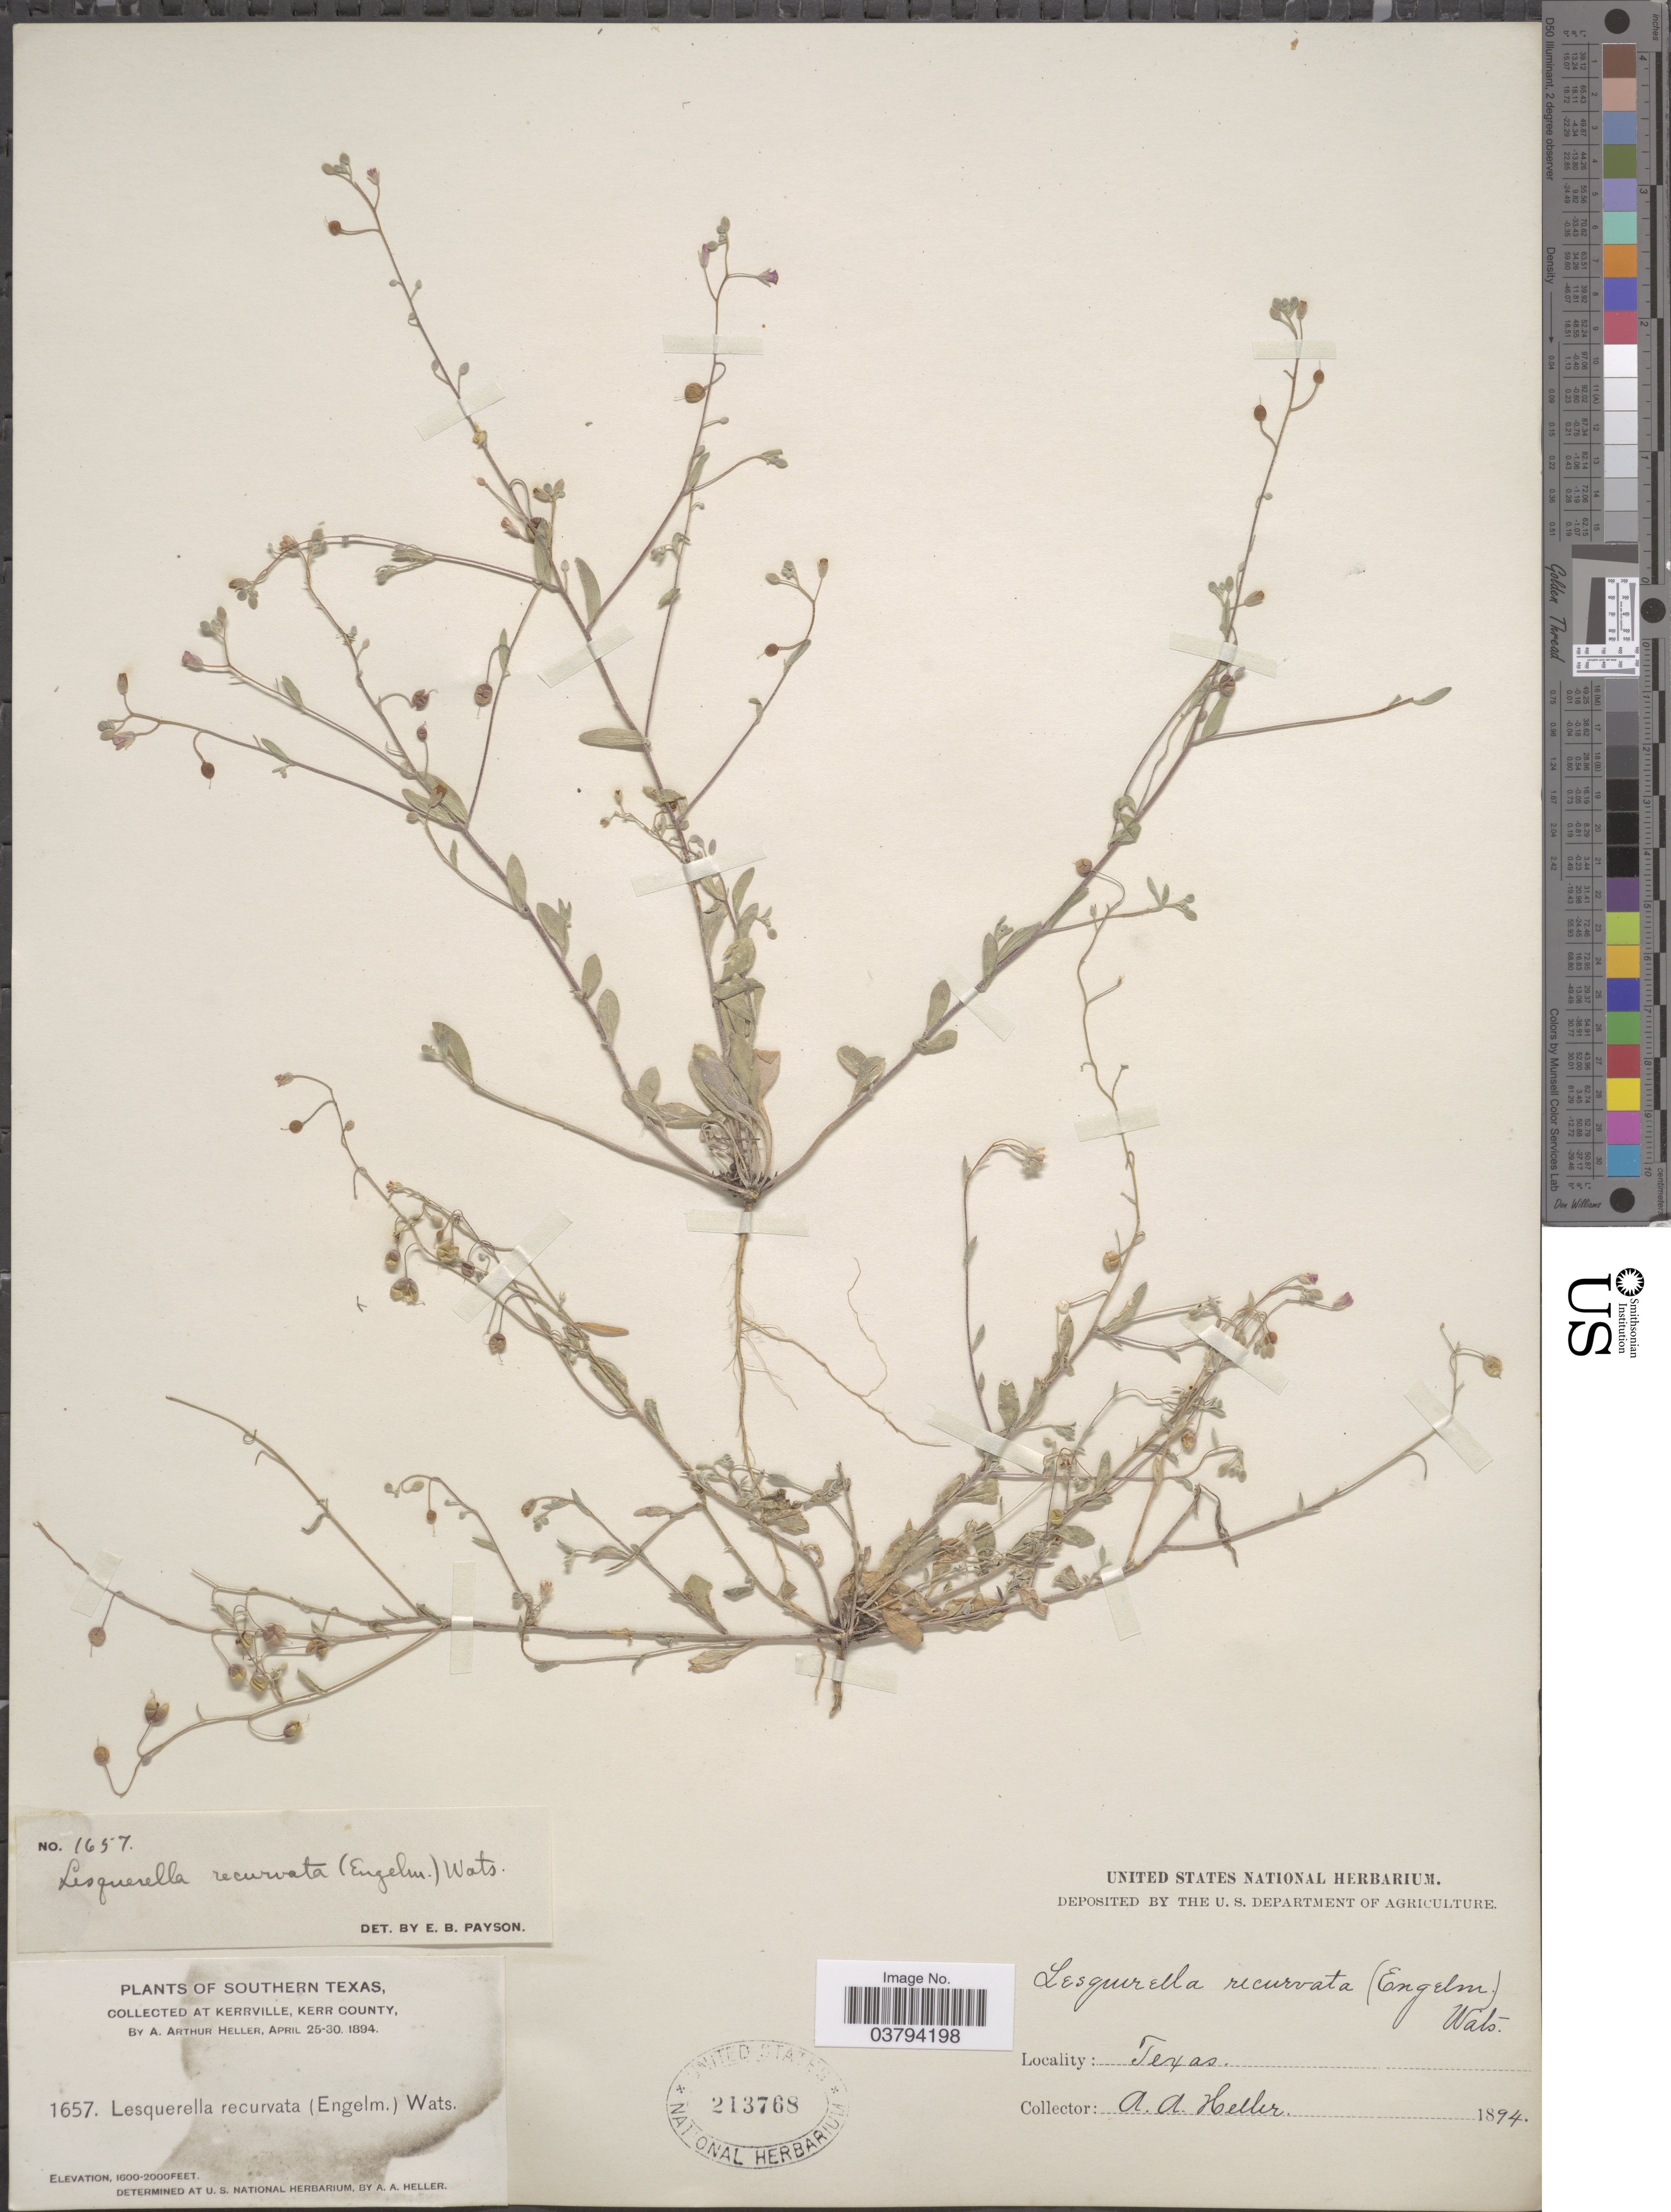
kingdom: Plantae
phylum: Tracheophyta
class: Magnoliopsida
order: Brassicales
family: Brassicaceae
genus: Lesquerella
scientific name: Lesquerella recurvata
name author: (Englem. ex A. Gray) S. Watson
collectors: A. A. Heller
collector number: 1657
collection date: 1894-04-25/1894-04-30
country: United States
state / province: Texas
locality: Southern Texas. Kerrville, Kerr County.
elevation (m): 488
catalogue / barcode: US 213768